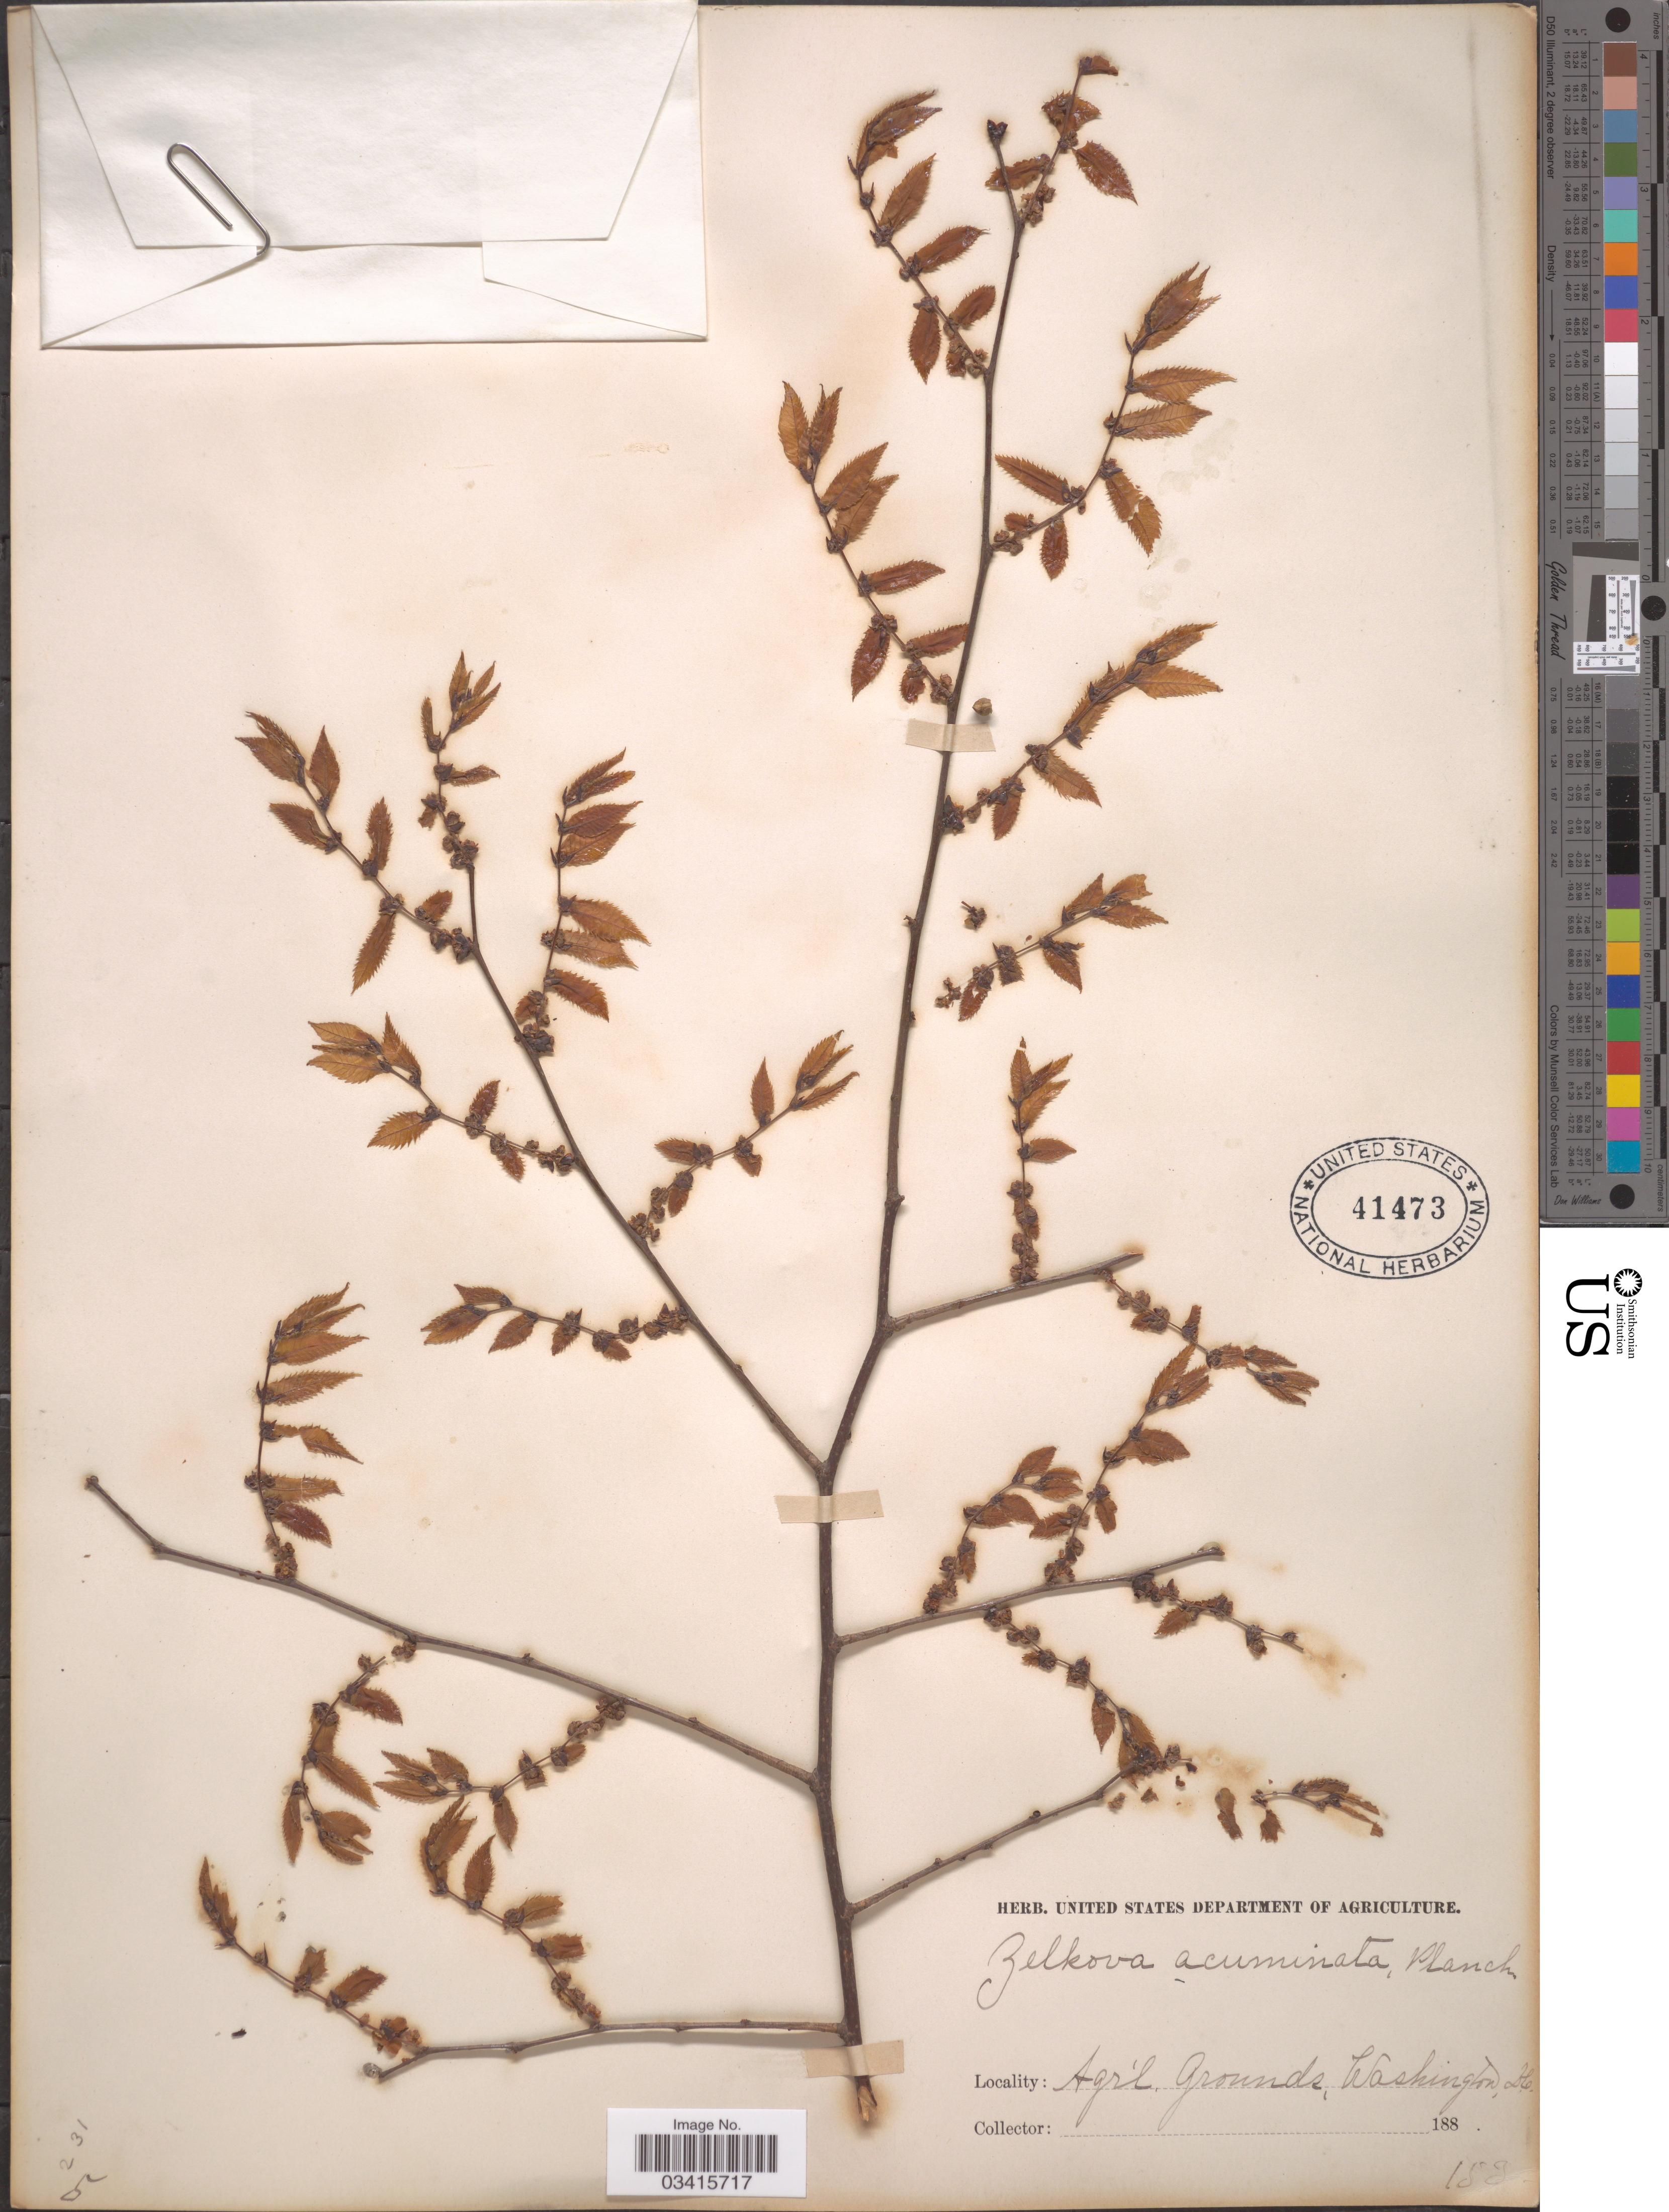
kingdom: Plantae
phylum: Tracheophyta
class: Magnoliopsida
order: Rosales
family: Ulmaceae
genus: Zelkova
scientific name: Zelkova serrata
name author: (Thunb.) Makino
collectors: Facchini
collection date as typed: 188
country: United States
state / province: District of Columbia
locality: Agric. grounds, Washington D.C.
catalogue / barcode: US 41473